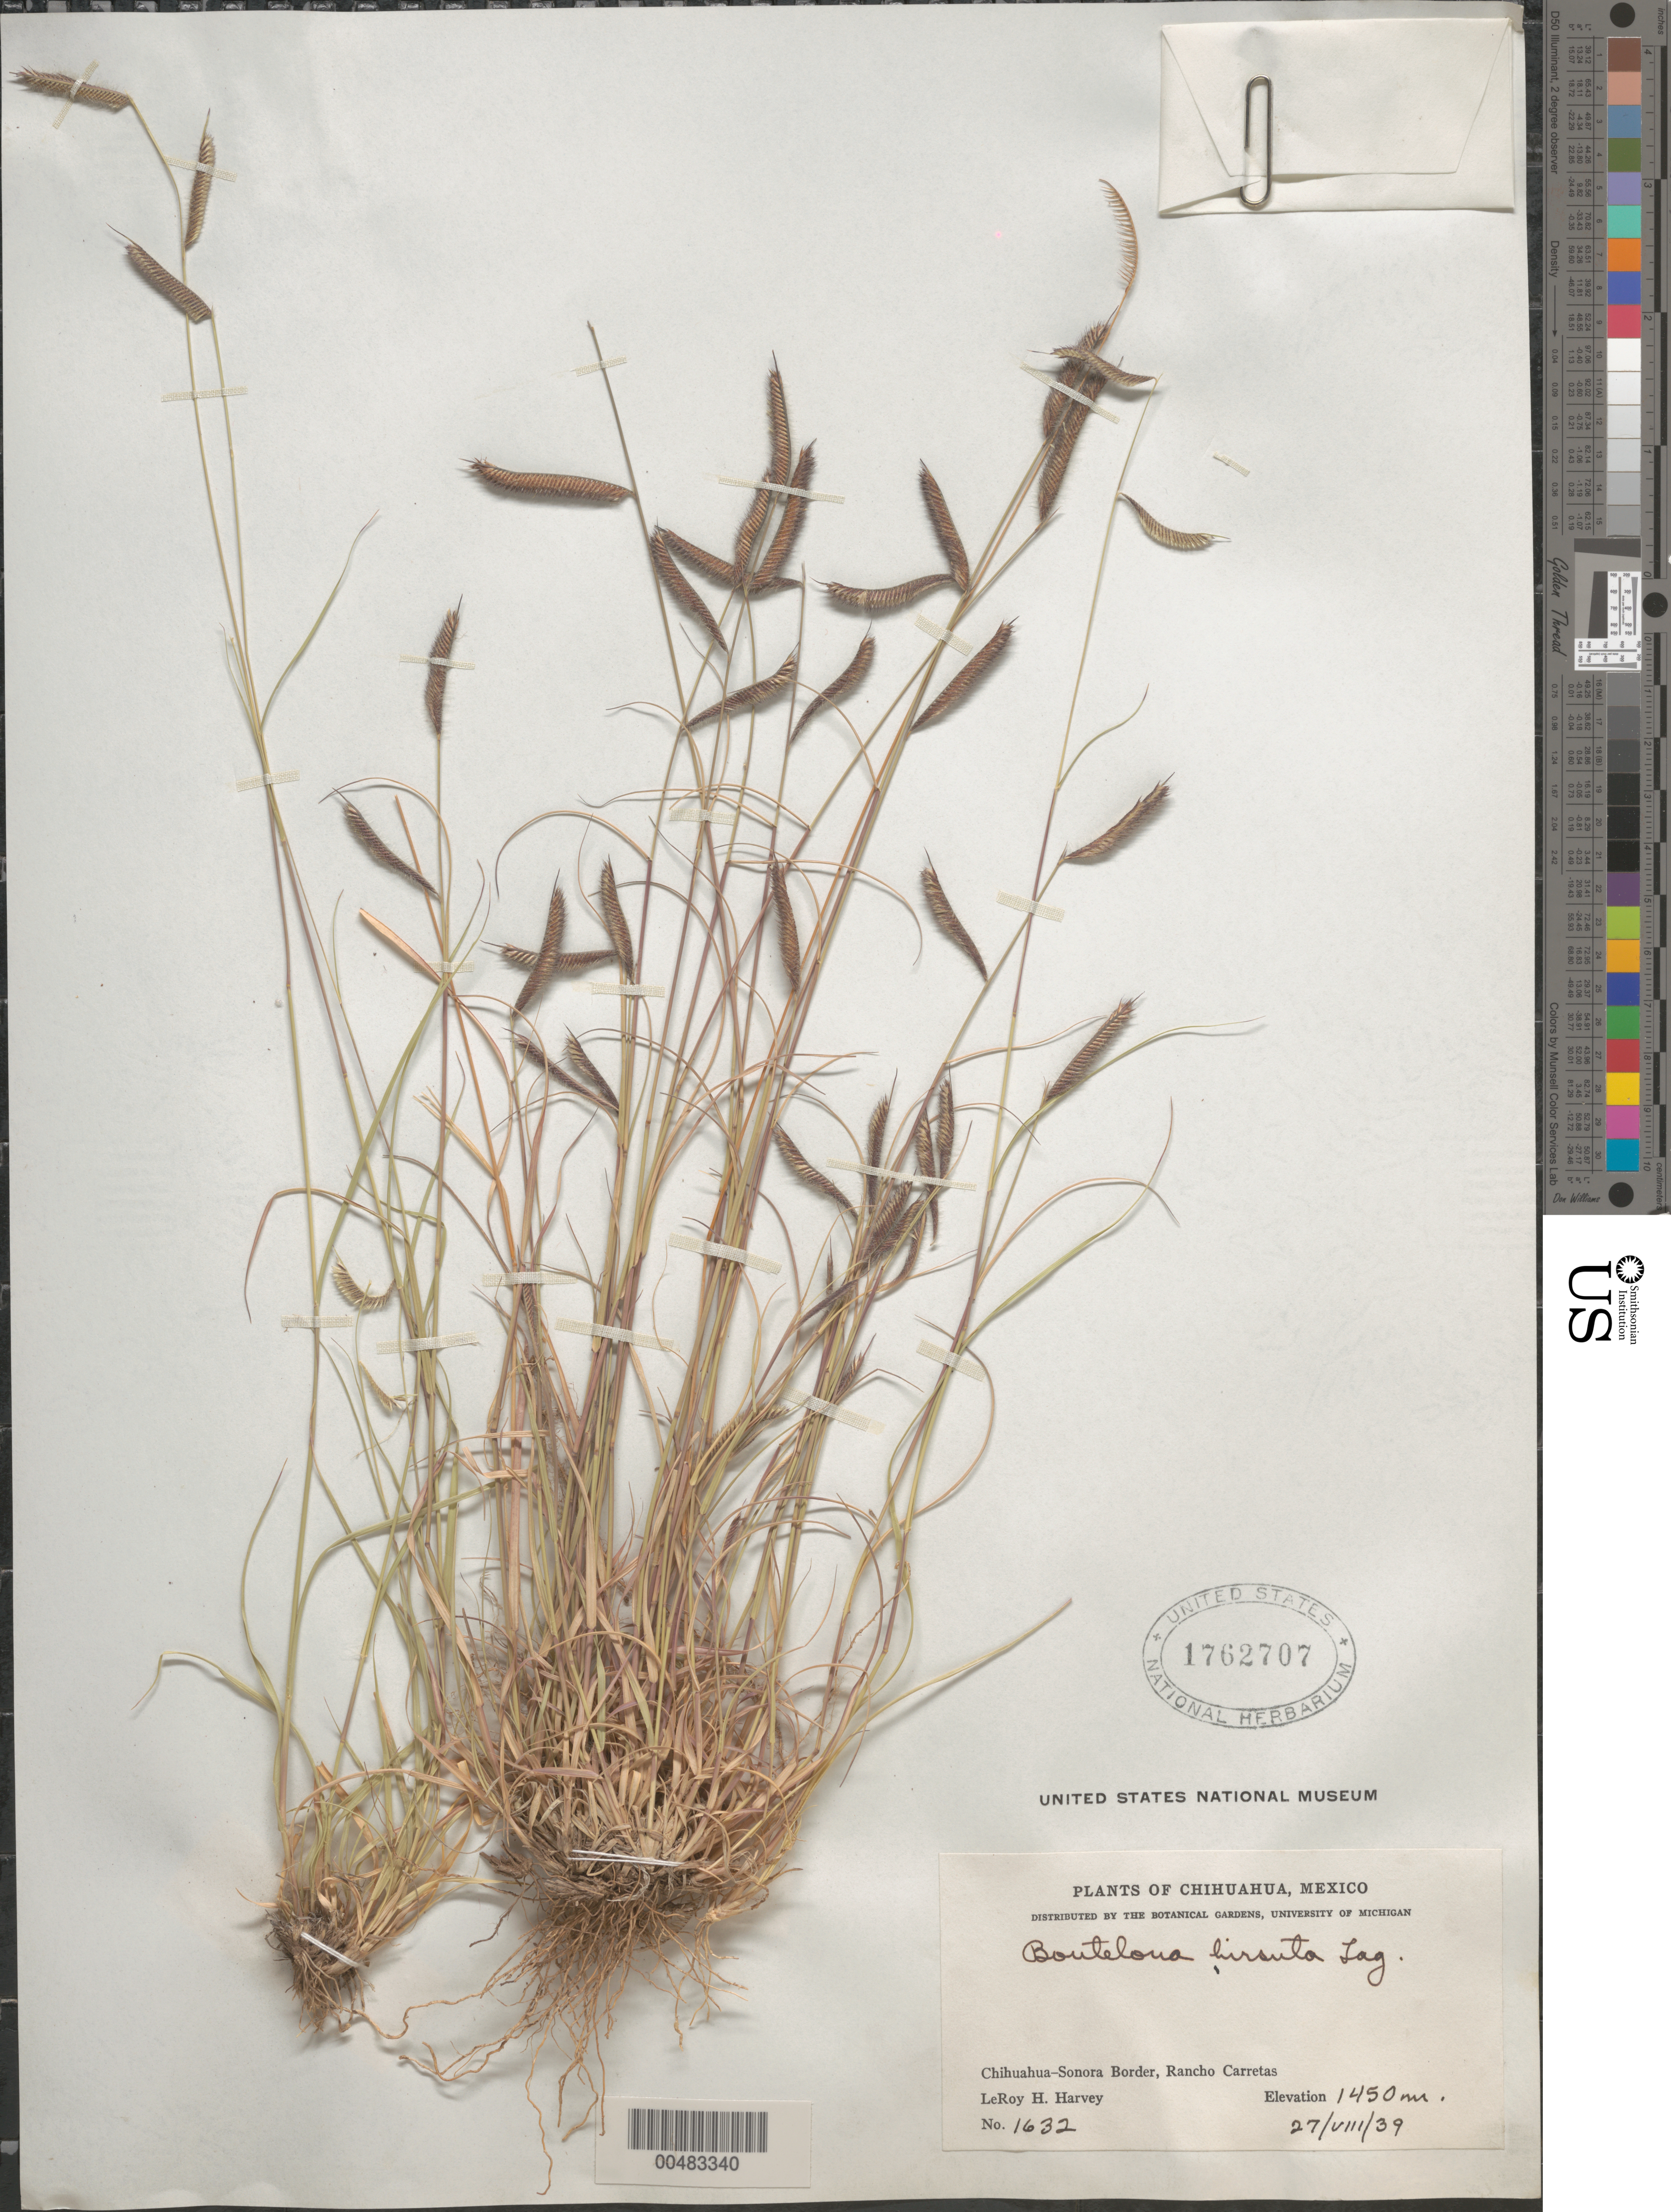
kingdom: Plantae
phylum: Tracheophyta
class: Liliopsida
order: Poales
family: Poaceae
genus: Bouteloua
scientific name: Bouteloua hirsuta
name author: Lag.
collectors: L. H. Harvey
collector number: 1632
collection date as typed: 27 Aug 1939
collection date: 1939-08-27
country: Mexico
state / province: Chihuahua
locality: Chihuahua - Sonora Border, Rancho Carretas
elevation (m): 1450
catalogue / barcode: US 1762707